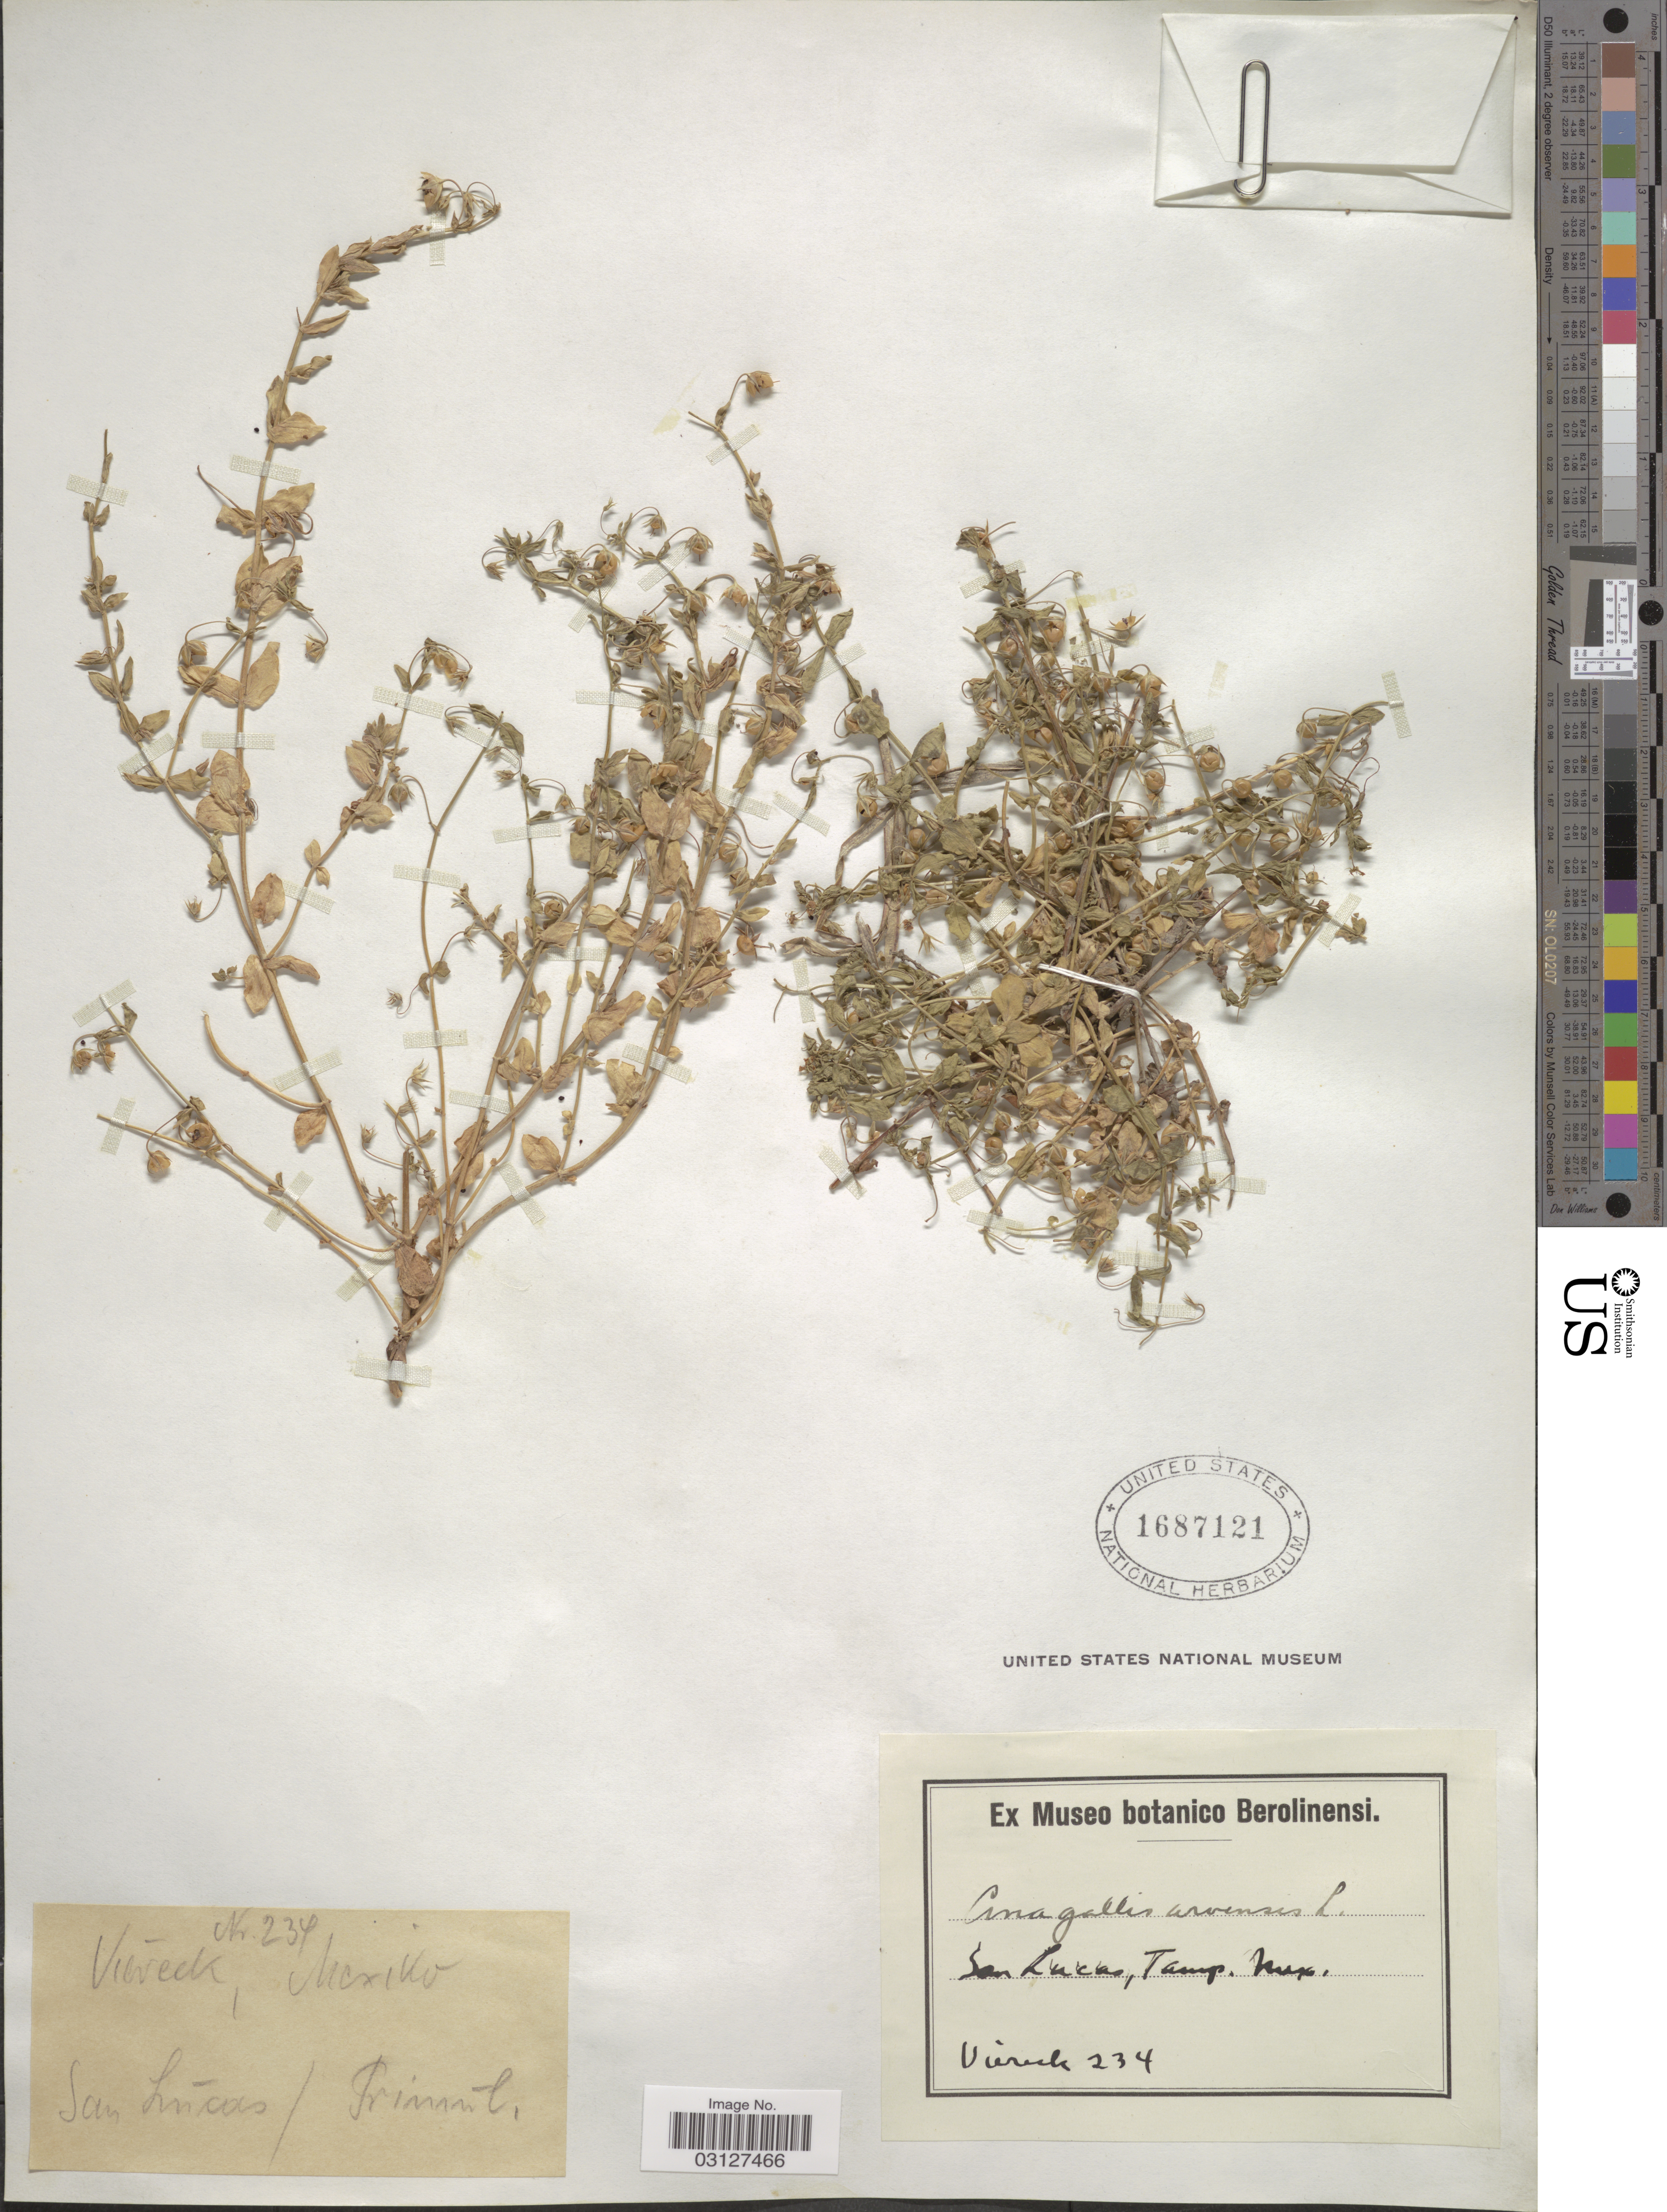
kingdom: Plantae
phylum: Tracheophyta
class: Magnoliopsida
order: Ericales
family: Primulaceae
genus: Anagallis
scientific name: Anagallis arvensis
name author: L.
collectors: -. Viereck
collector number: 234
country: Mexico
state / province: Tamaulipas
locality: San Lúcas, Tamp.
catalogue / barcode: US 1687121